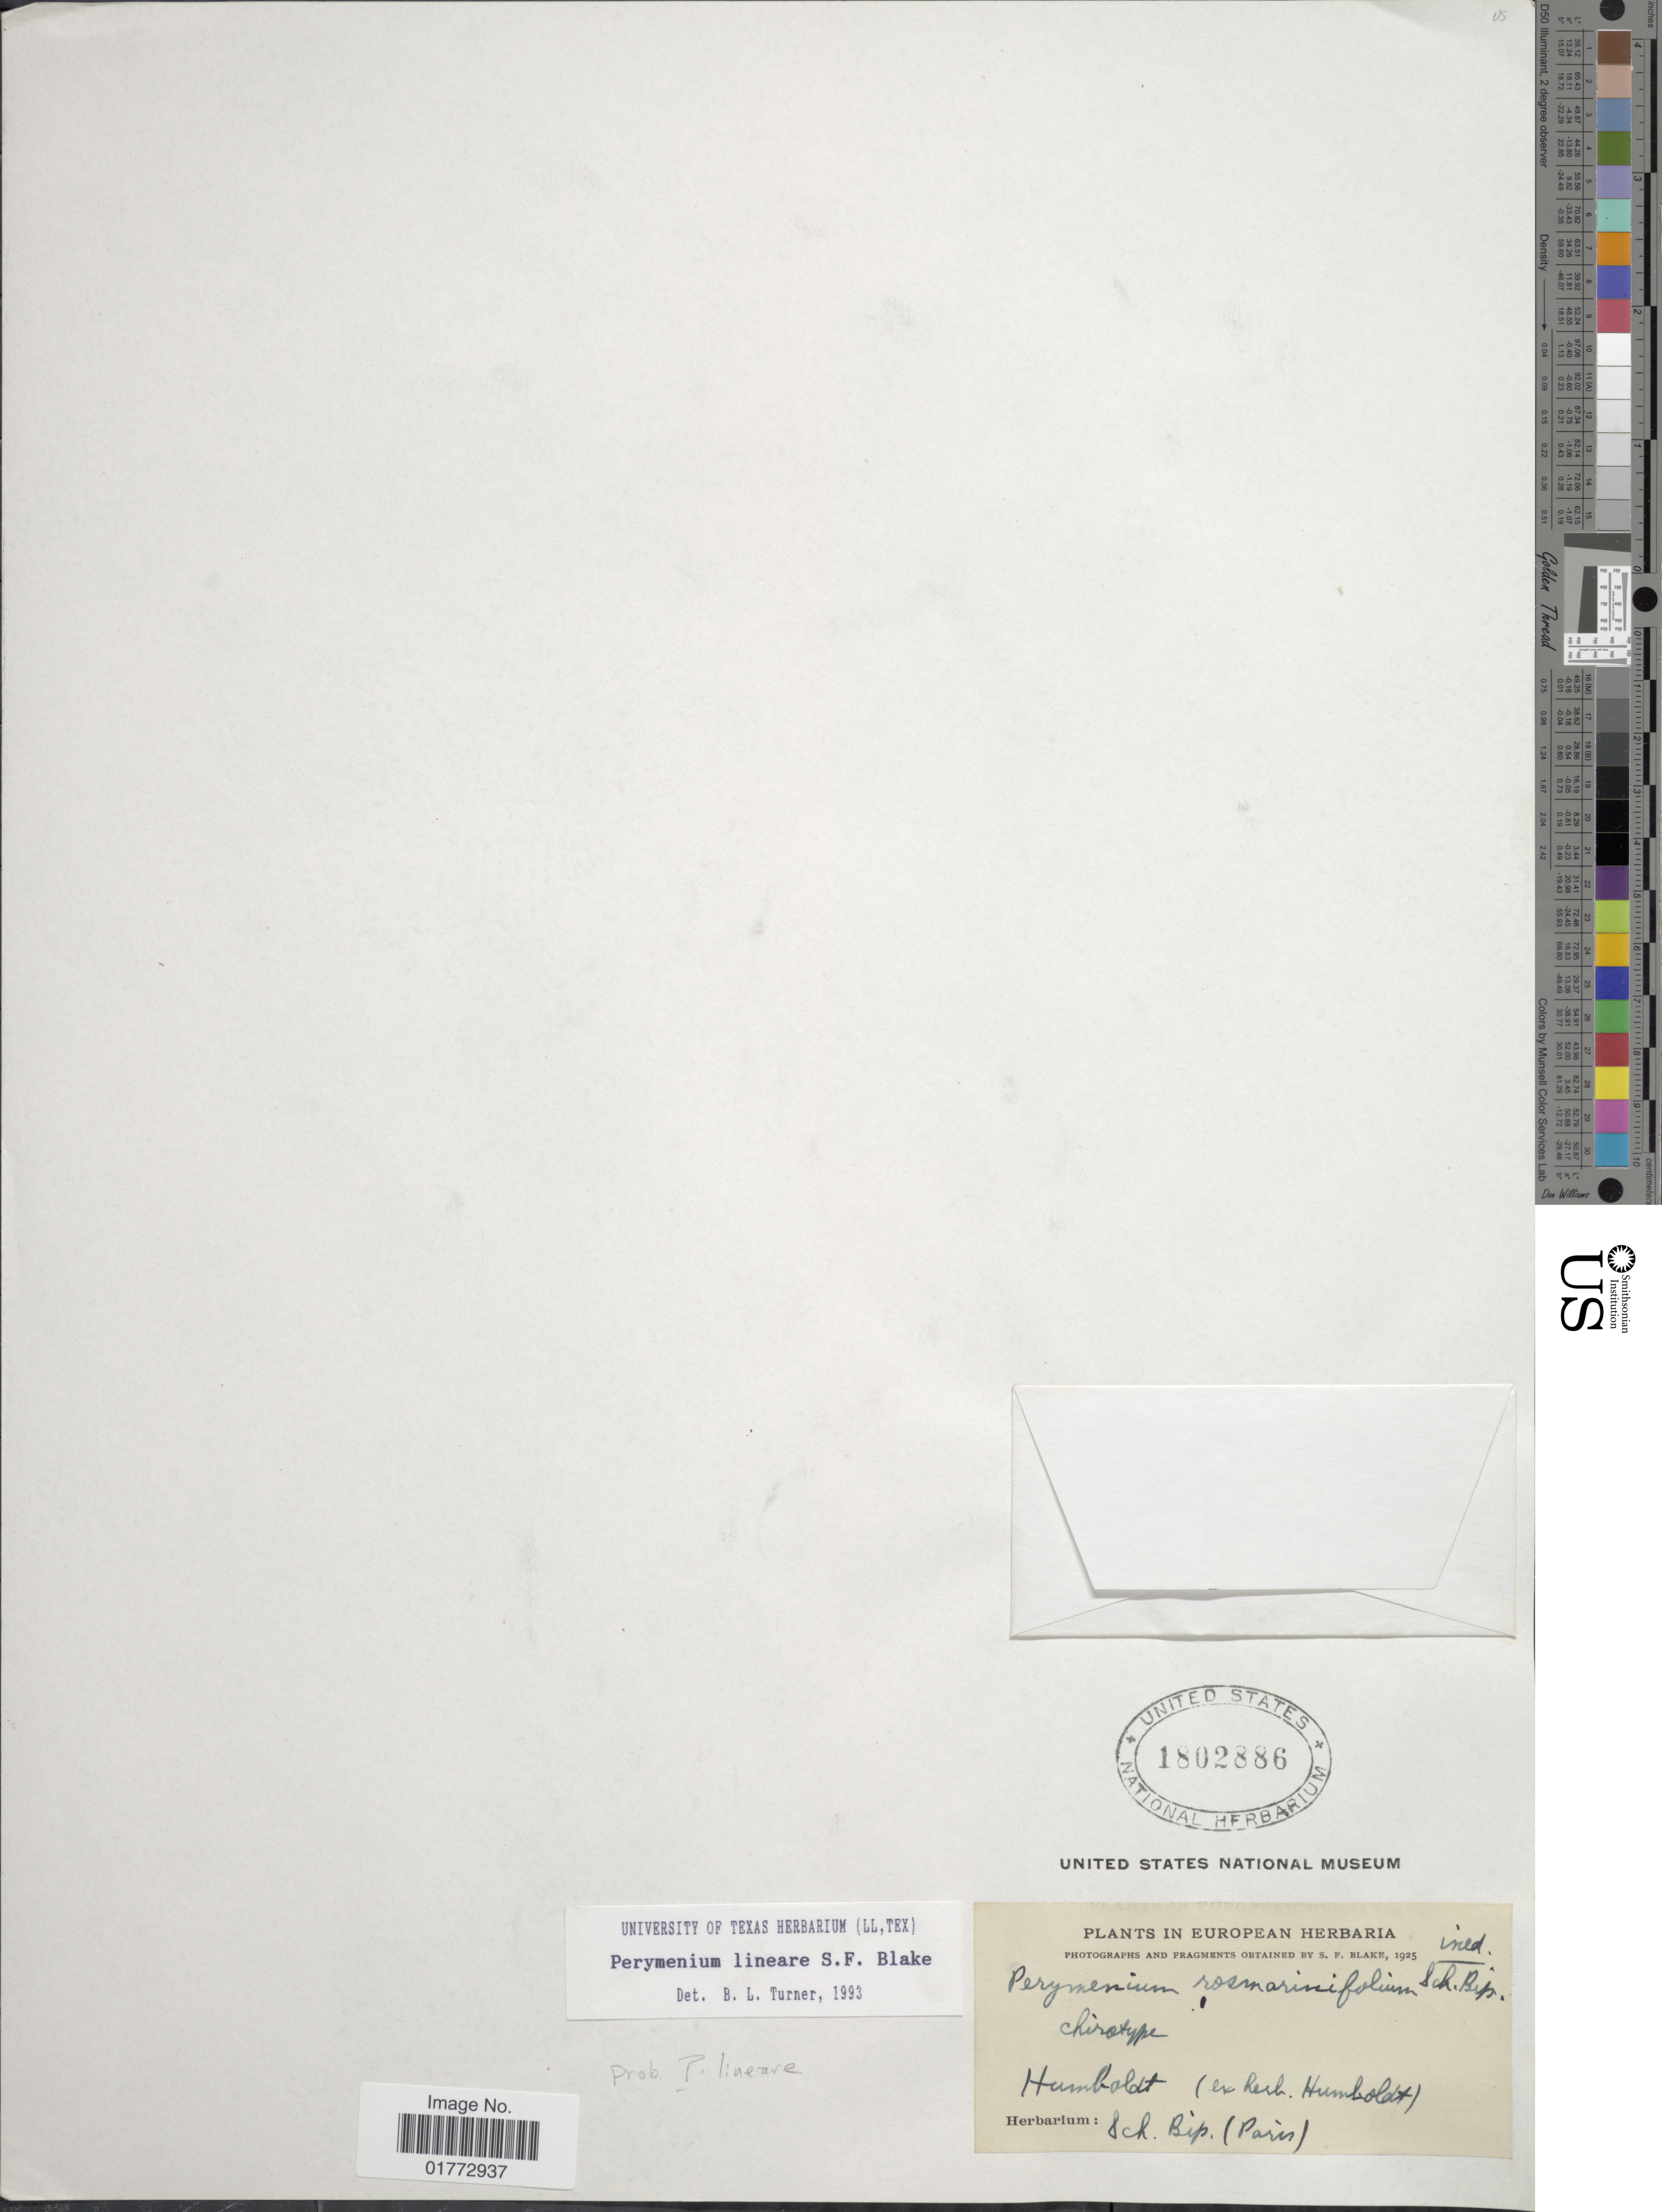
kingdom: Plantae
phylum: Tracheophyta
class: Magnoliopsida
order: Asterales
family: Asteraceae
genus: Perymenium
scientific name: Perymenium lineare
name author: S.F. Blake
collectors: -. Humboldt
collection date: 1925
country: Germany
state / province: Nordrhein-Westfalen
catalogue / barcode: US 1802886